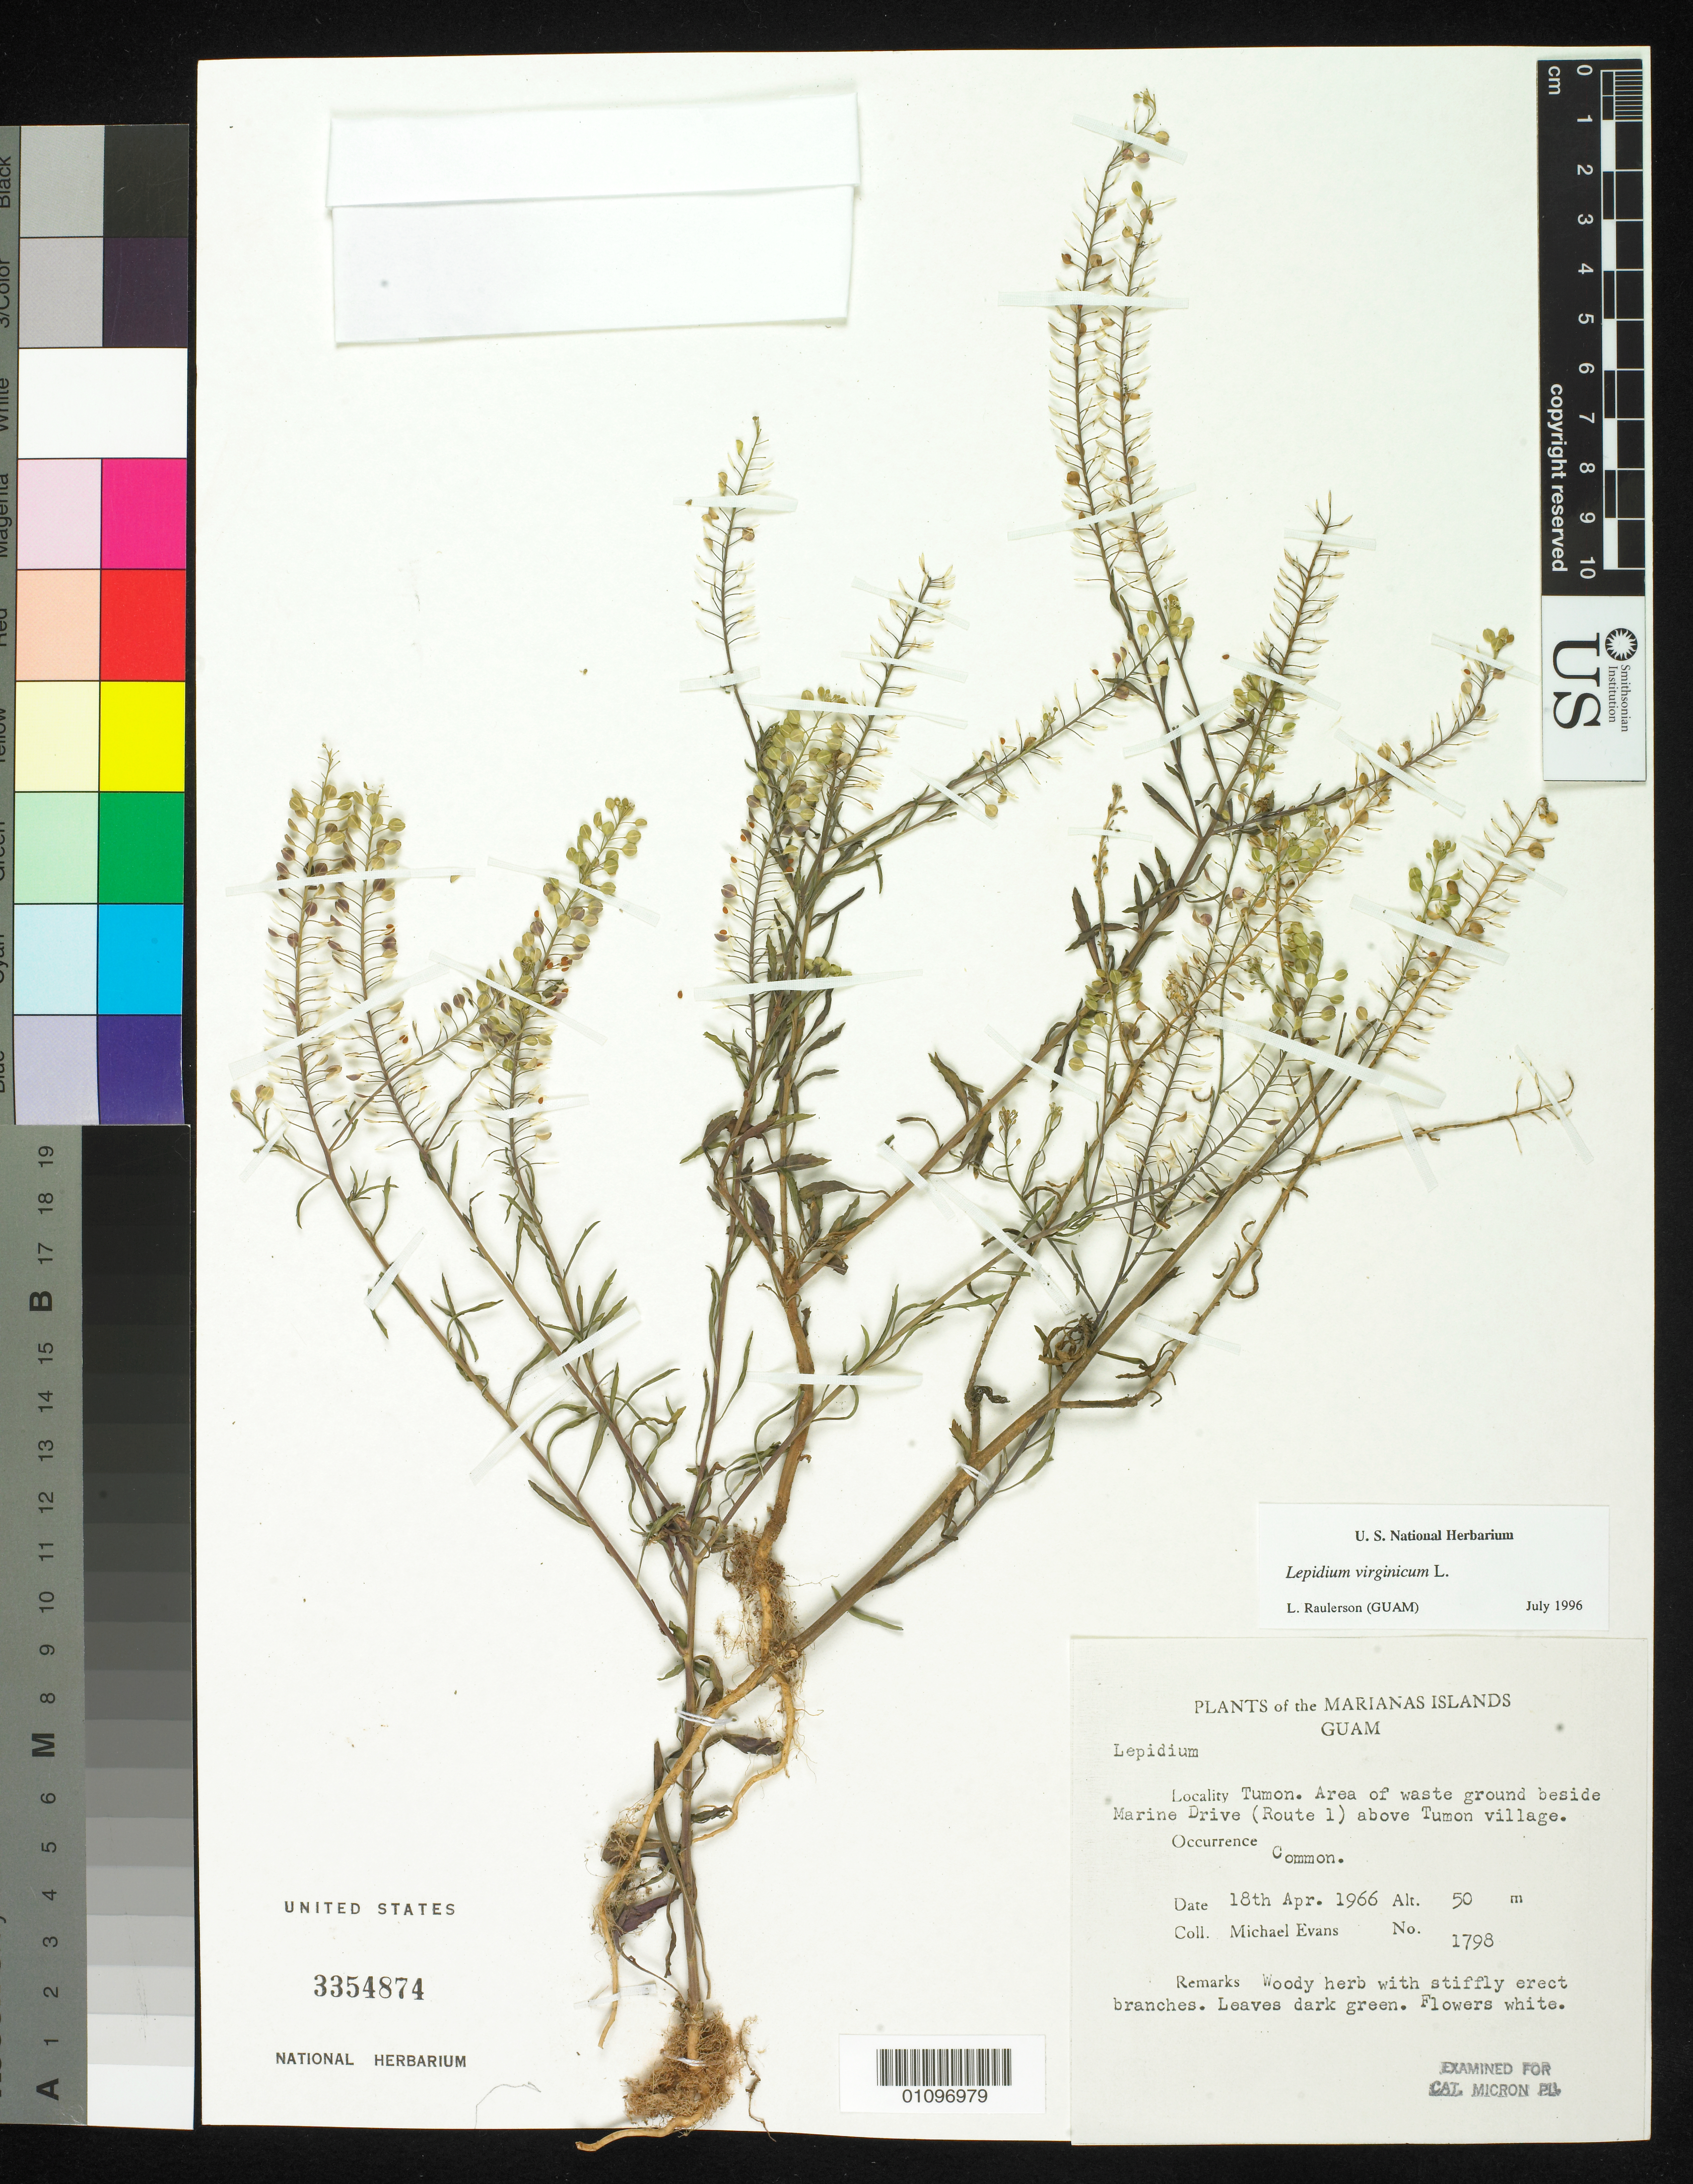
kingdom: Plantae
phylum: Tracheophyta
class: Magnoliopsida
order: Brassicales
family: Brassicaceae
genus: Lepidium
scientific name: Lepidium virginicum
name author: L.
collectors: M. Evans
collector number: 1798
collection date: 1966-04-18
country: Guam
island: Guam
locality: Marine Drive (Route 1) above Tumon Village.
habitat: Area of waste ground.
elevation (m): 50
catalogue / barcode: US 3354874